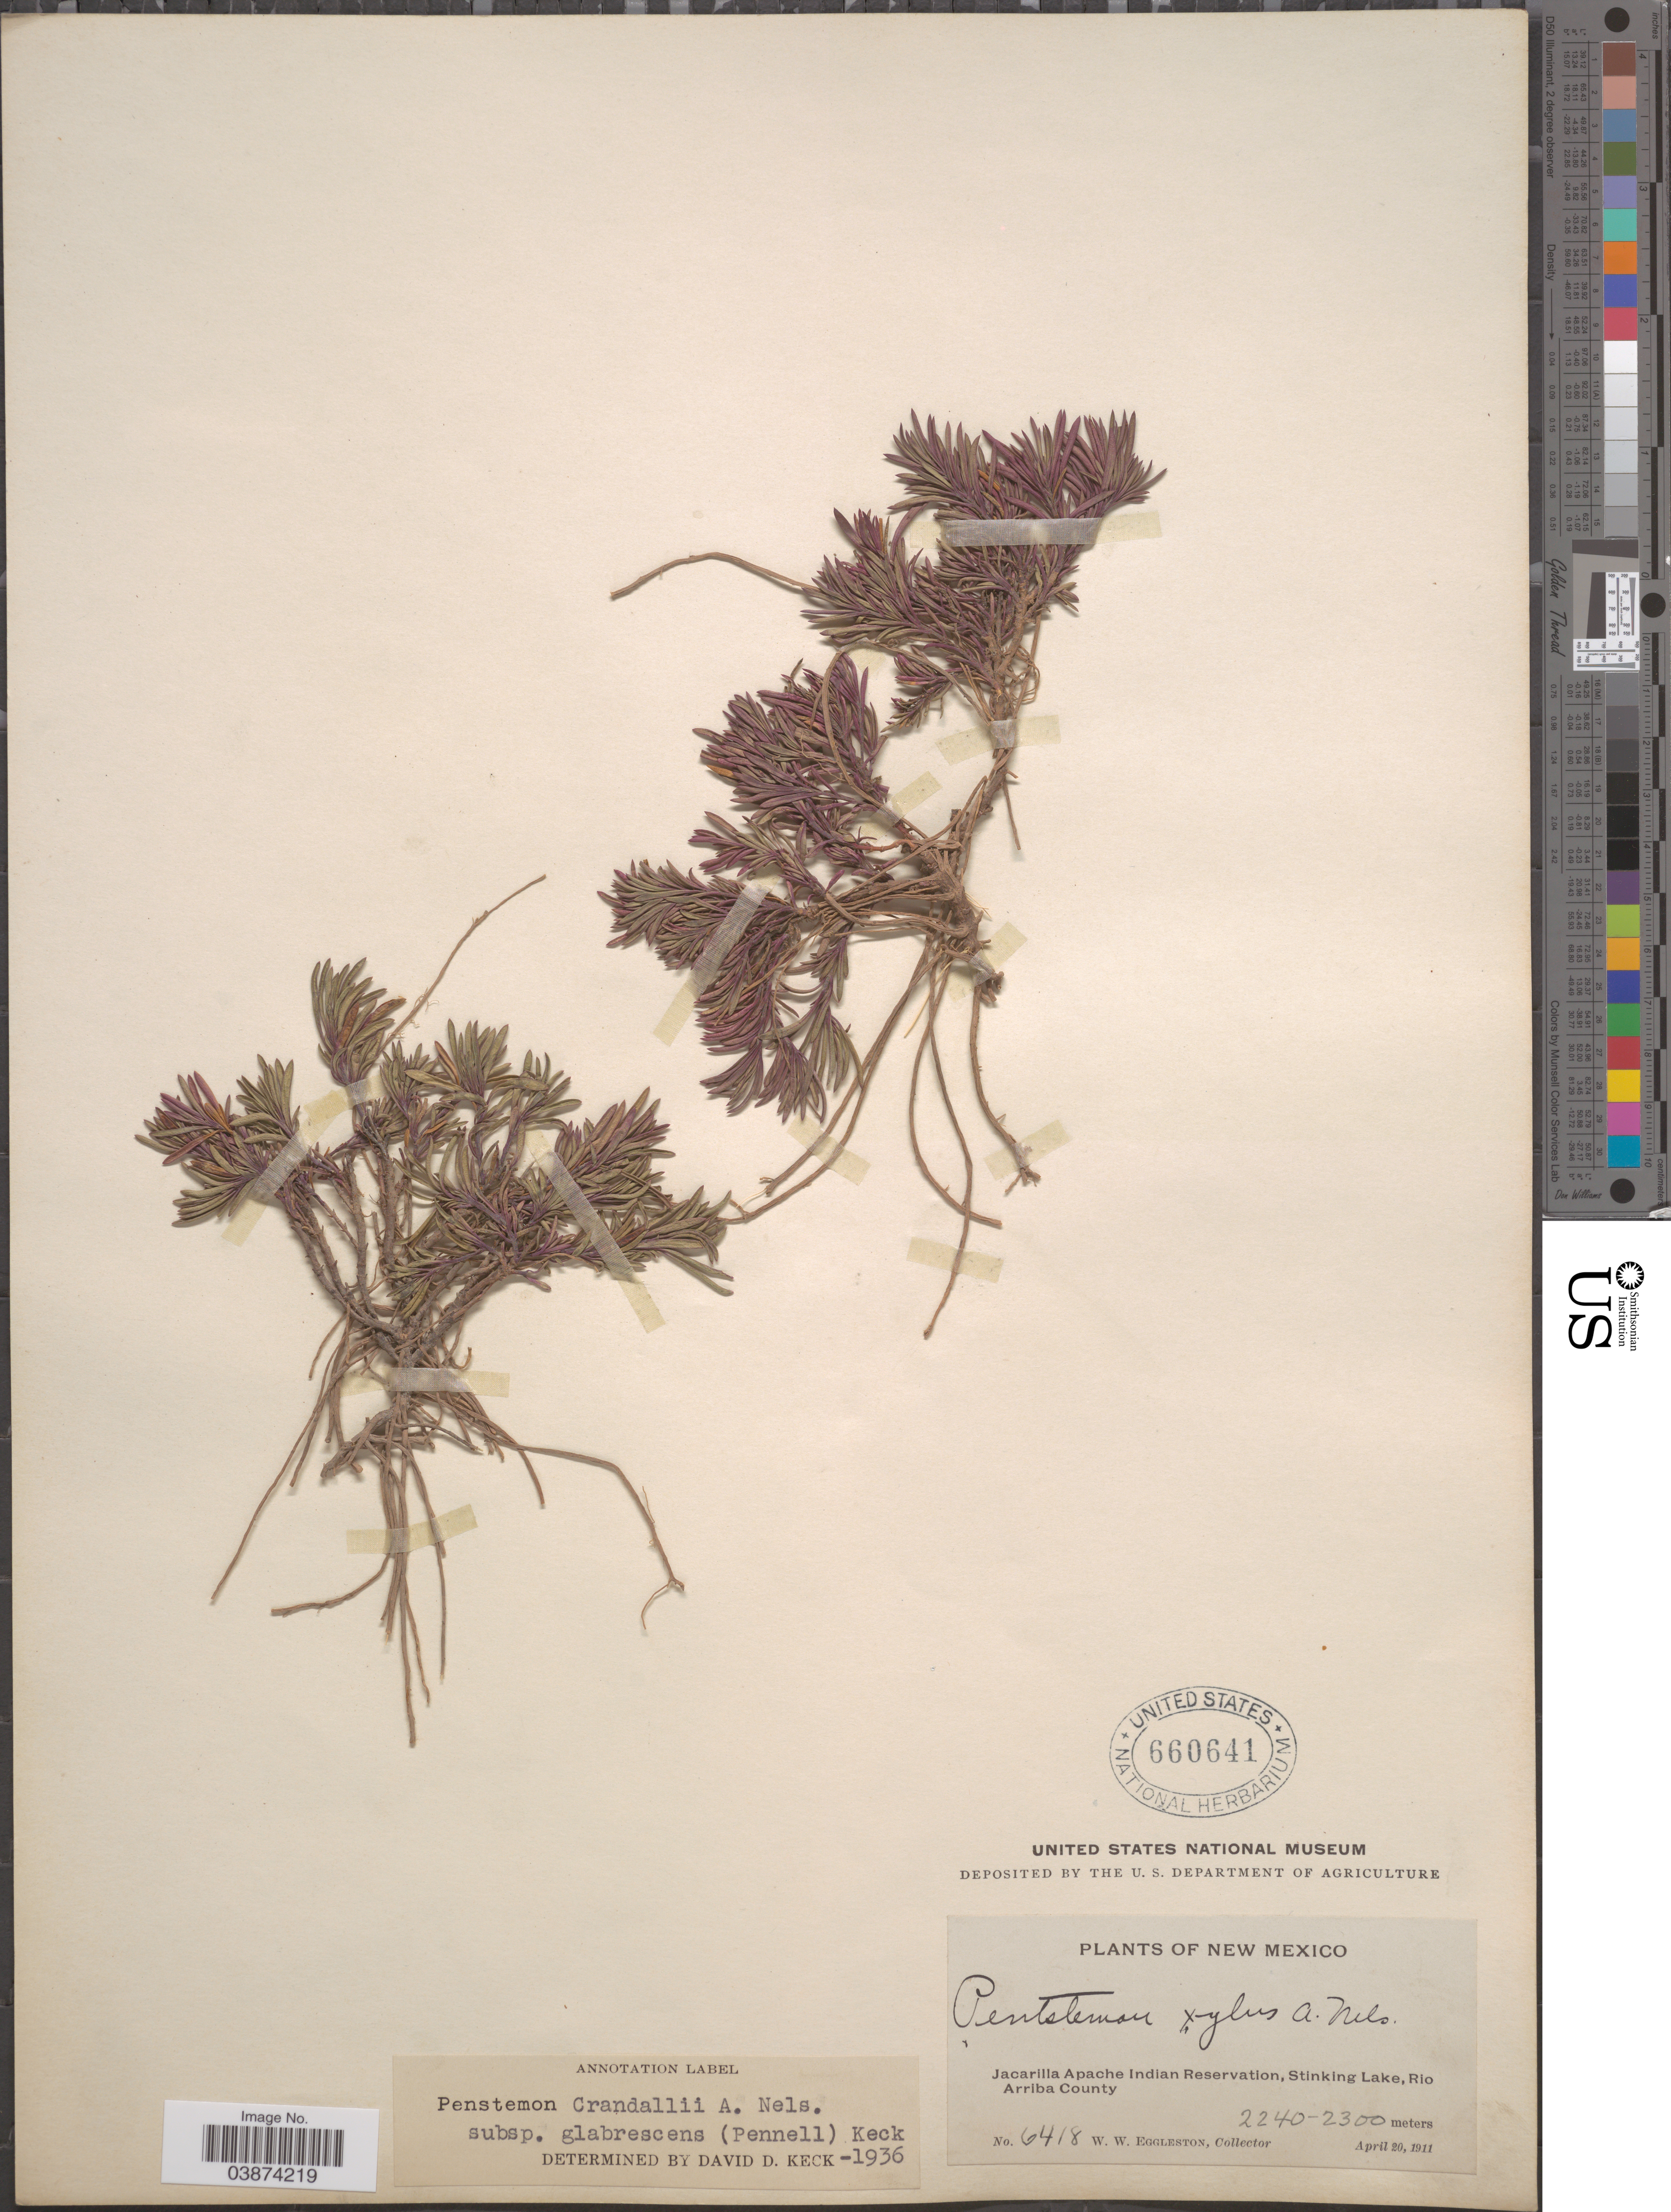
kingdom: Plantae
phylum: Tracheophyta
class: Magnoliopsida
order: Lamiales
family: Plantaginaceae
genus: Penstemon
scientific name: Penstemon crandallii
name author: A. Nelson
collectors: W. W. Eggleston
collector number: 6418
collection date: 1911-04-20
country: United States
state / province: New Mexico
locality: Jacarilla Apache Indian Reservation, Stinking Lake, Rio Arriba County.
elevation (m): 2240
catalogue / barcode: US 660641